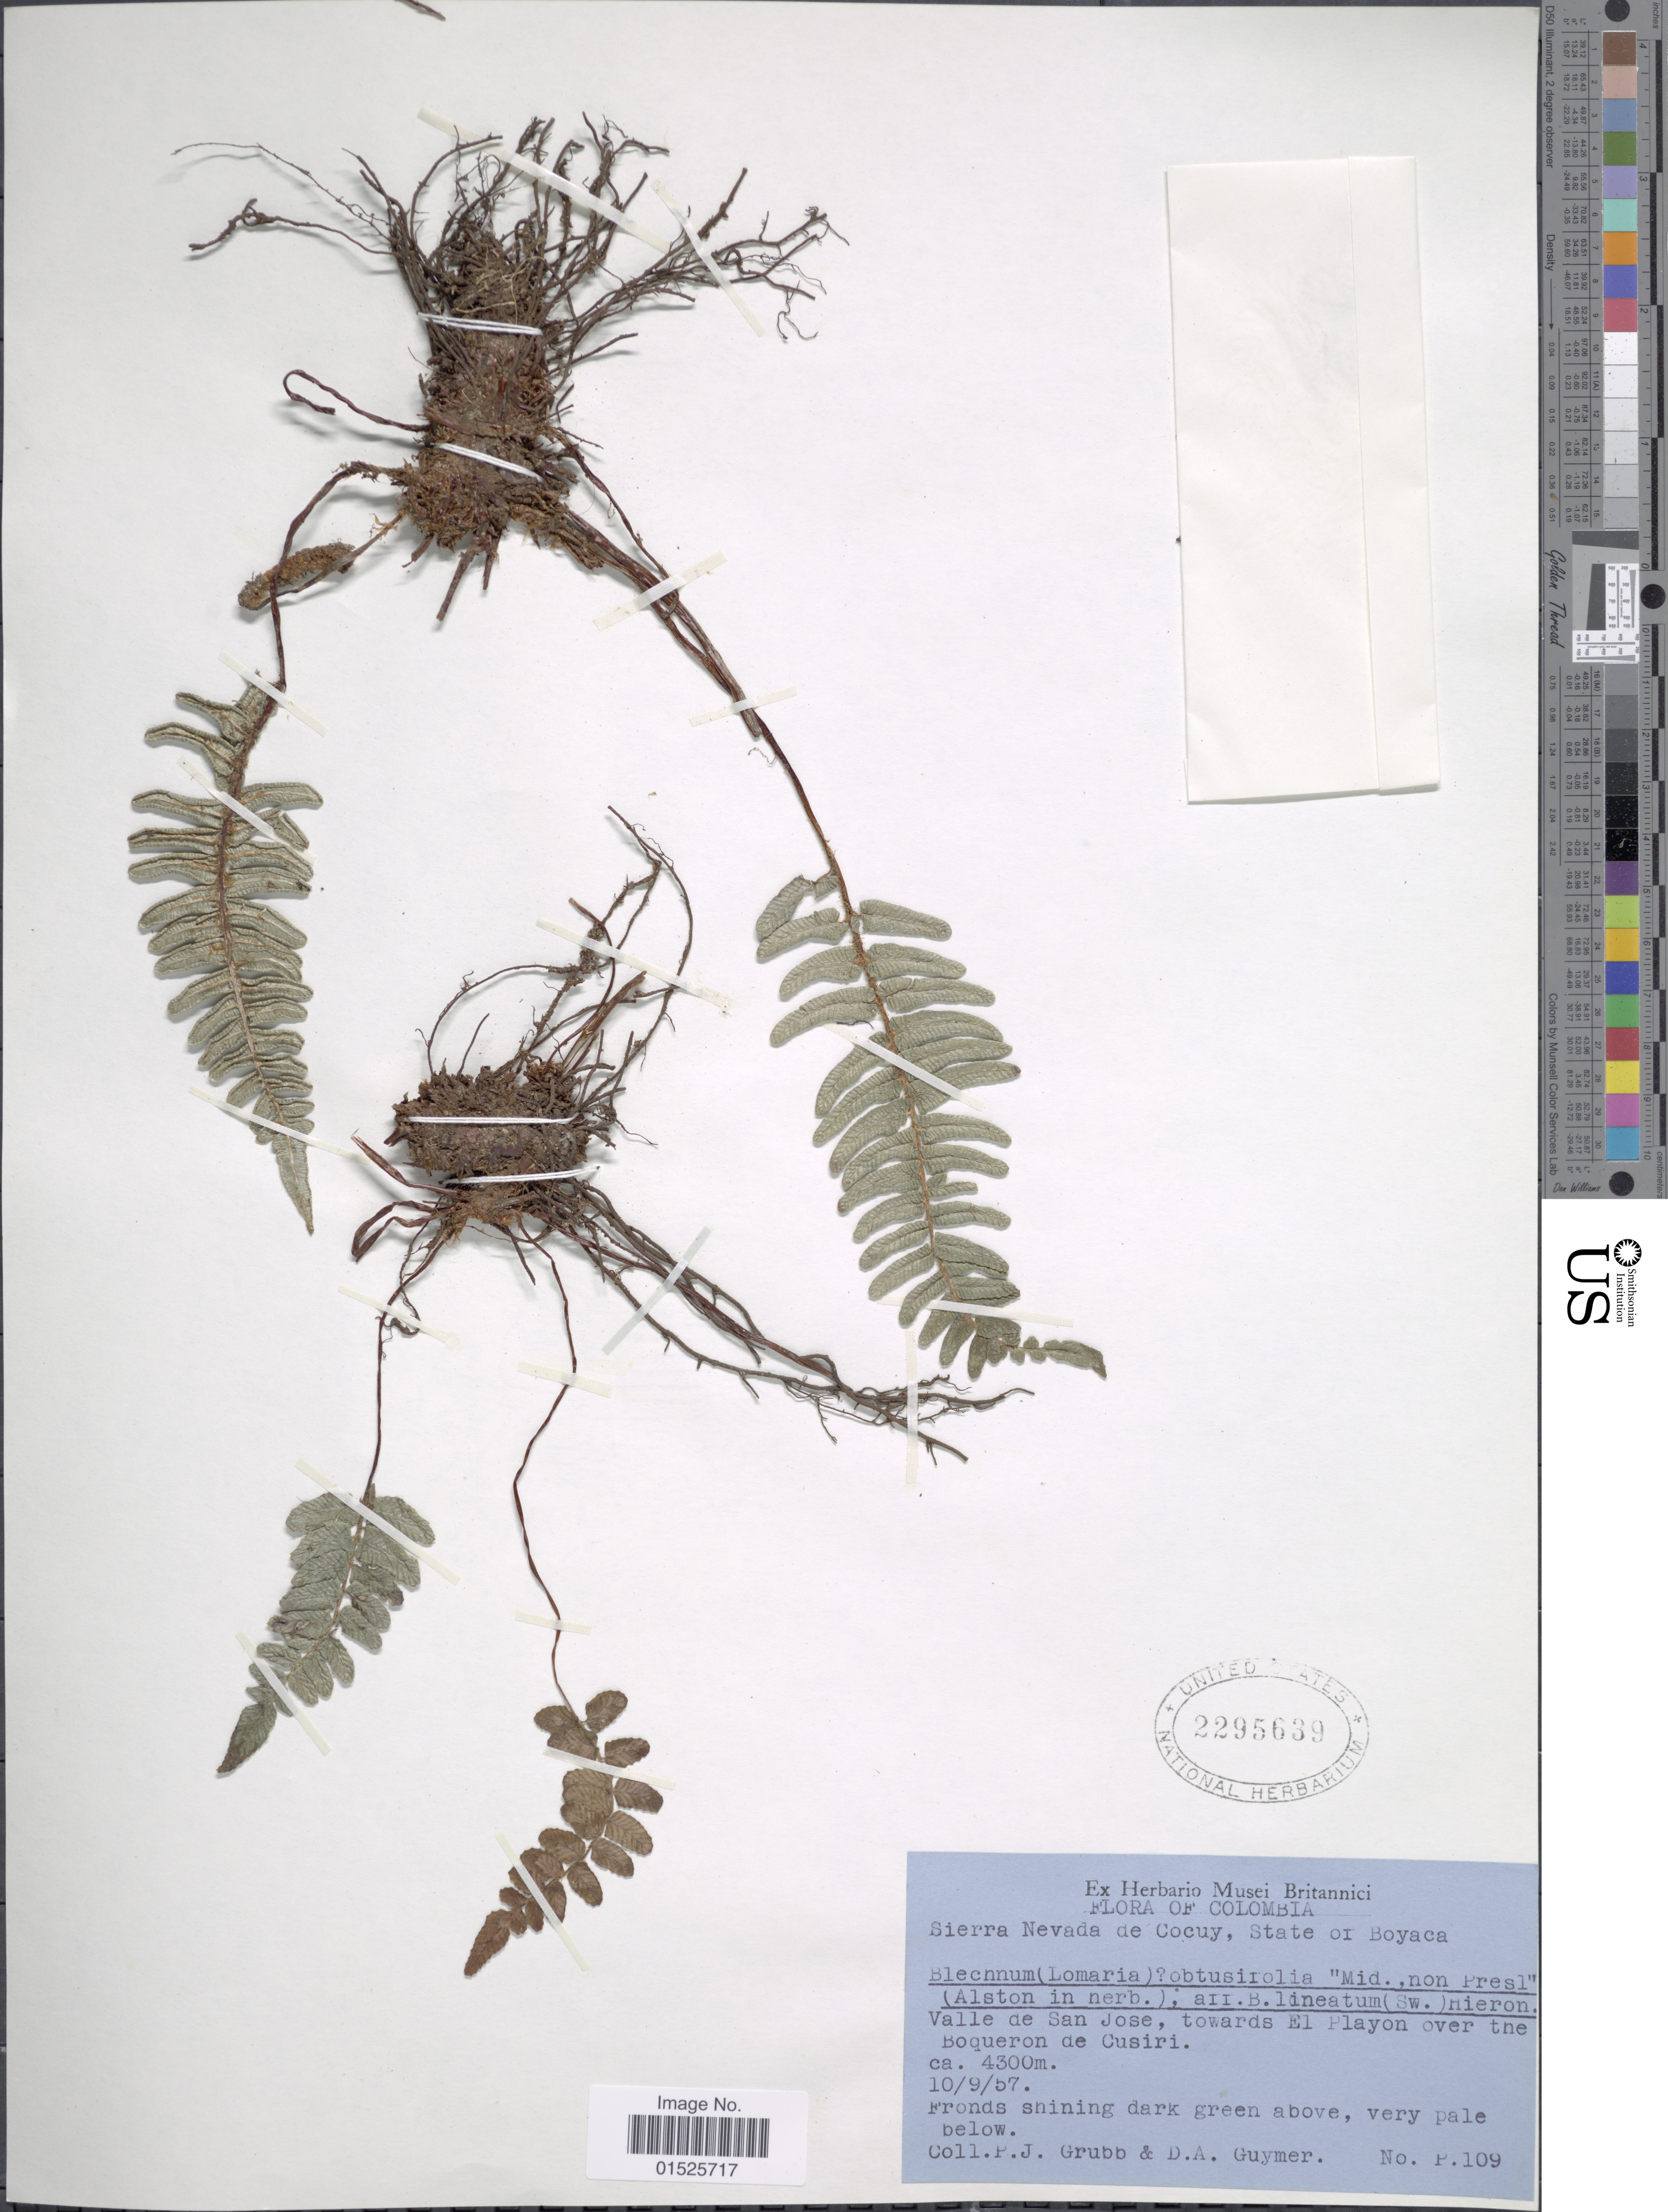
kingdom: Plantae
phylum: Tracheophyta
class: Polypodiopsida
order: Polypodiales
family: Blechnaceae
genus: Blechnum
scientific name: Blechnum cordatum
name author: (Desv.) Hieron.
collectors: P. J. Grubb & D. Guymer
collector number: P.109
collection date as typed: Transcribed d/m/y: 10/9/57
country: Colombia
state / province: Boyacá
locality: Sierra Nevada de Cocuy. Valle de San Jose, towards El Playon over the Boqueron de Cusiri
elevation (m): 4300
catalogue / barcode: US 2295639